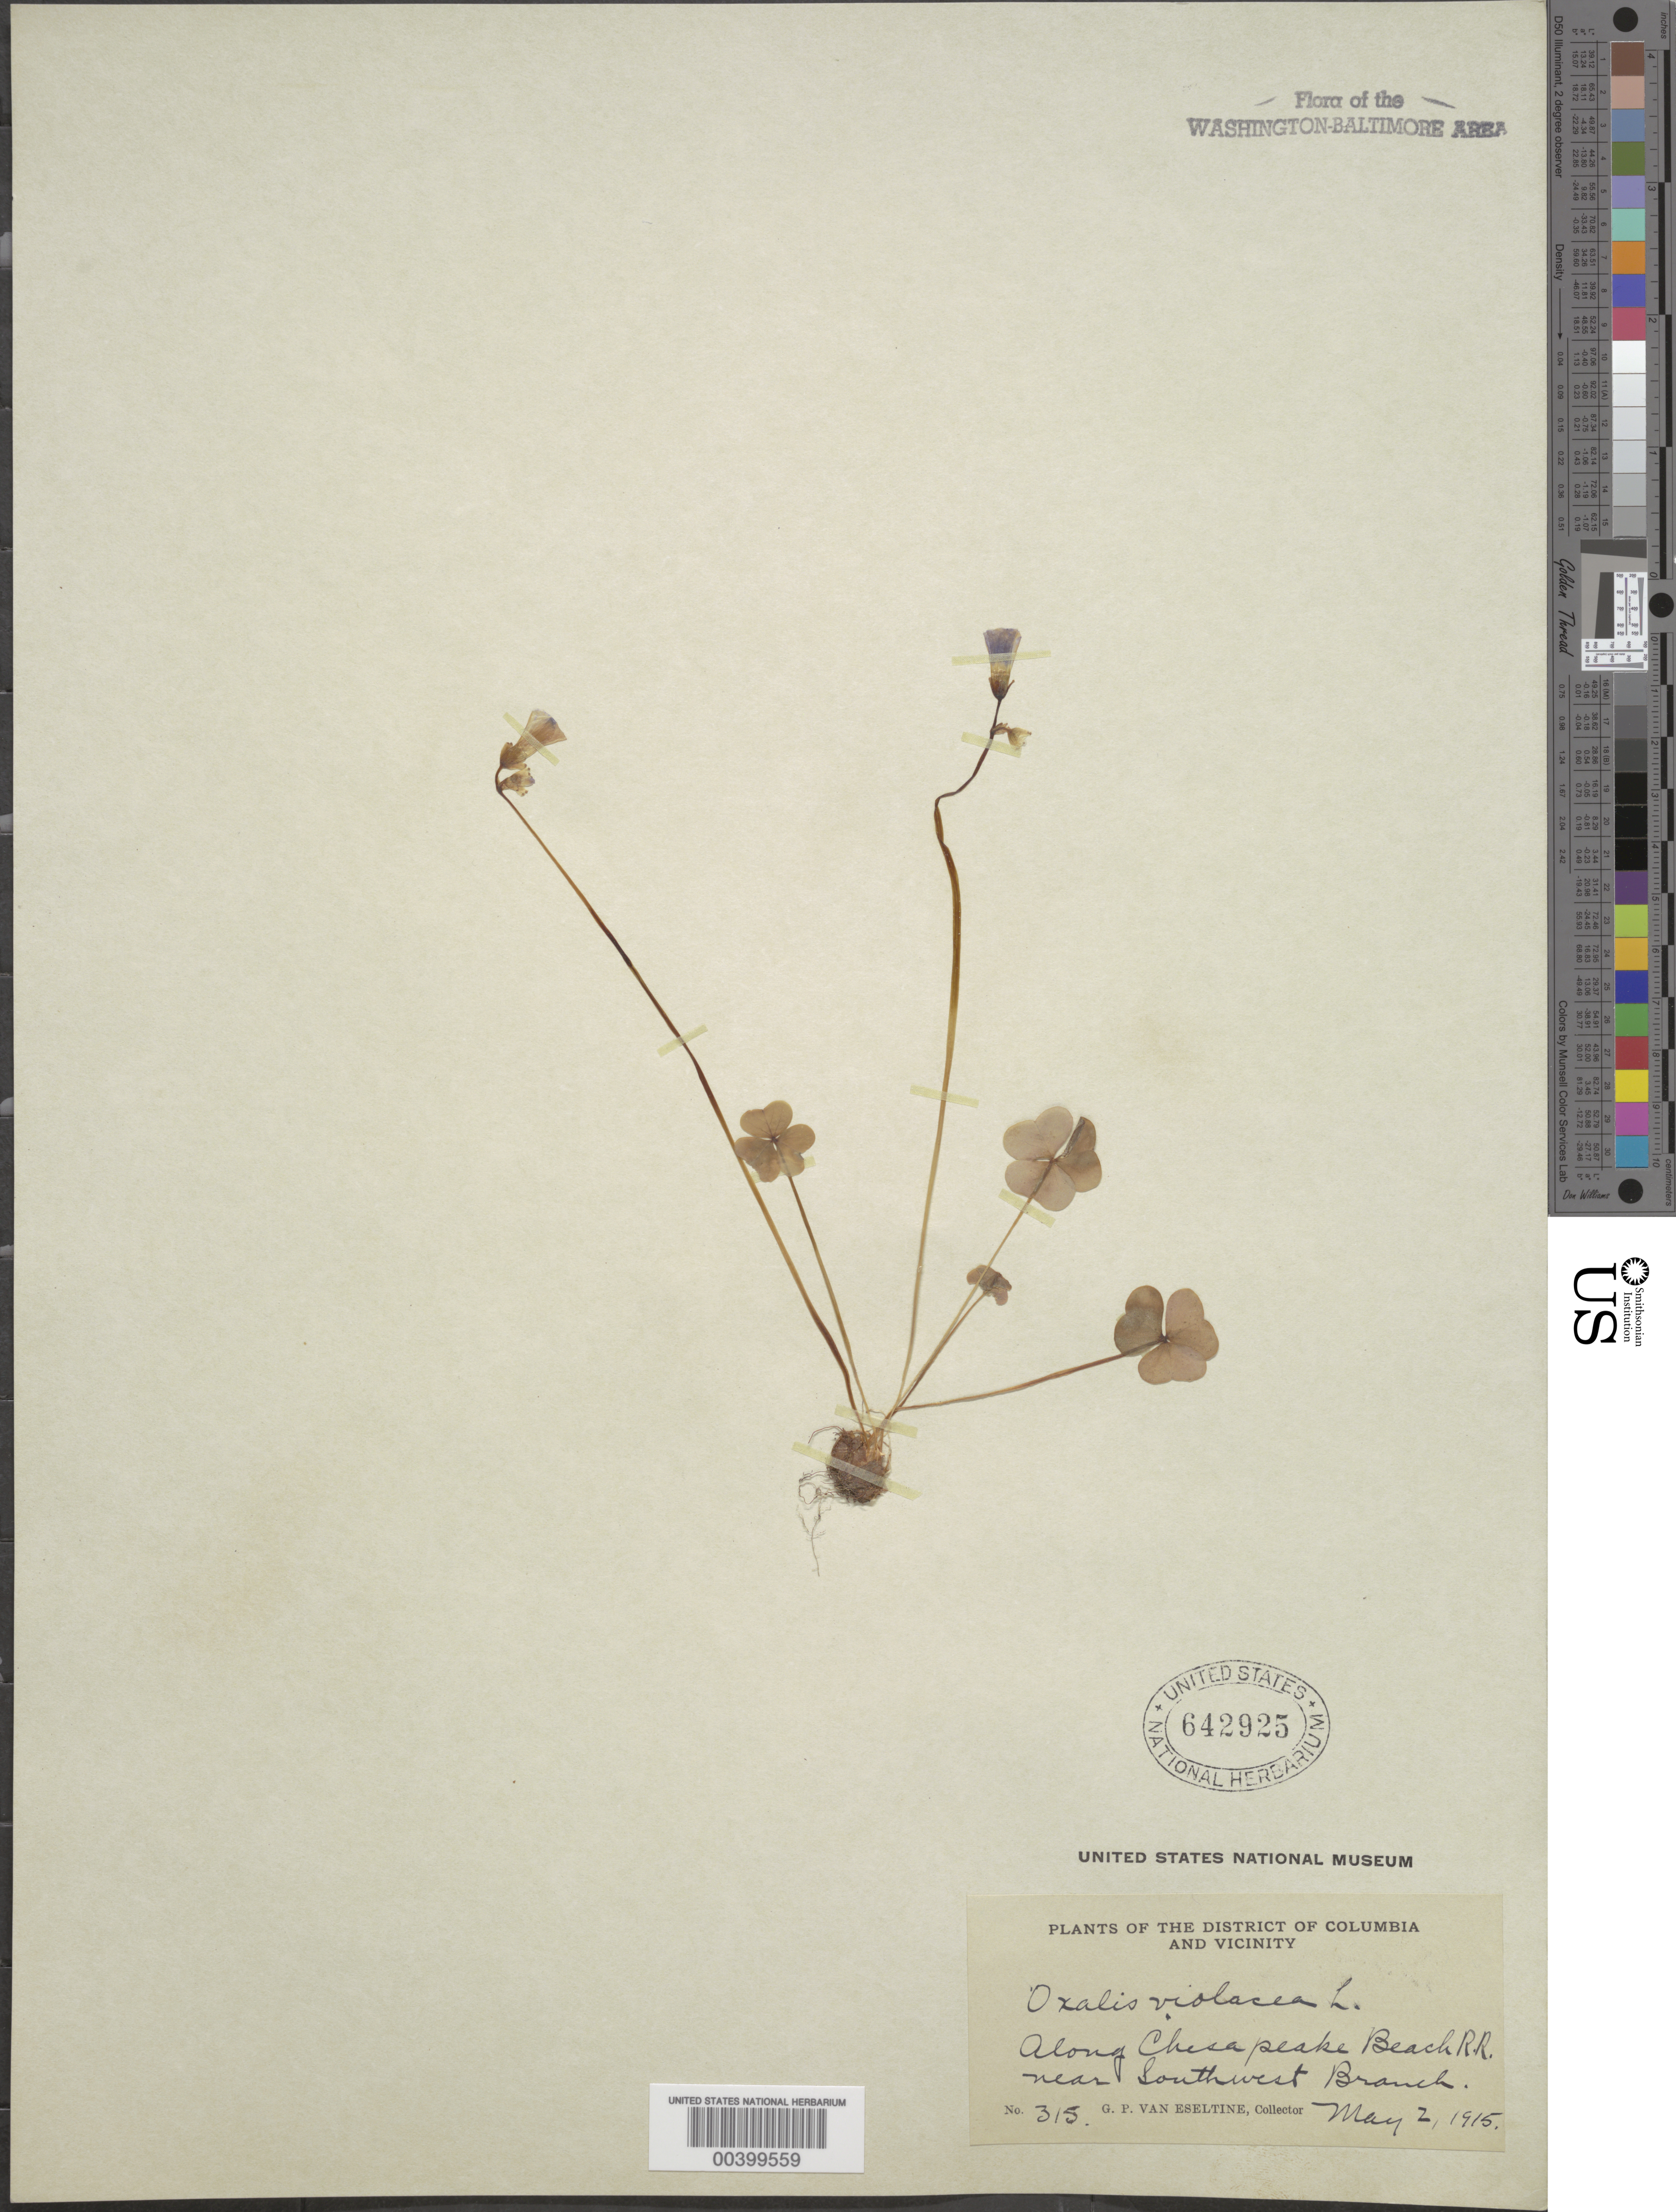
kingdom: Plantae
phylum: Tracheophyta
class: Magnoliopsida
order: Oxalidales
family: Oxalidaceae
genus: Oxalis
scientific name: Oxalis violacea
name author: L.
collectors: G. P. Van Eseltine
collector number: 315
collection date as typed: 02 May 1915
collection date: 1915-05-02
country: United States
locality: Chesapeake Beach railroad, southwest Branch vicinity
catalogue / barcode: US 642925